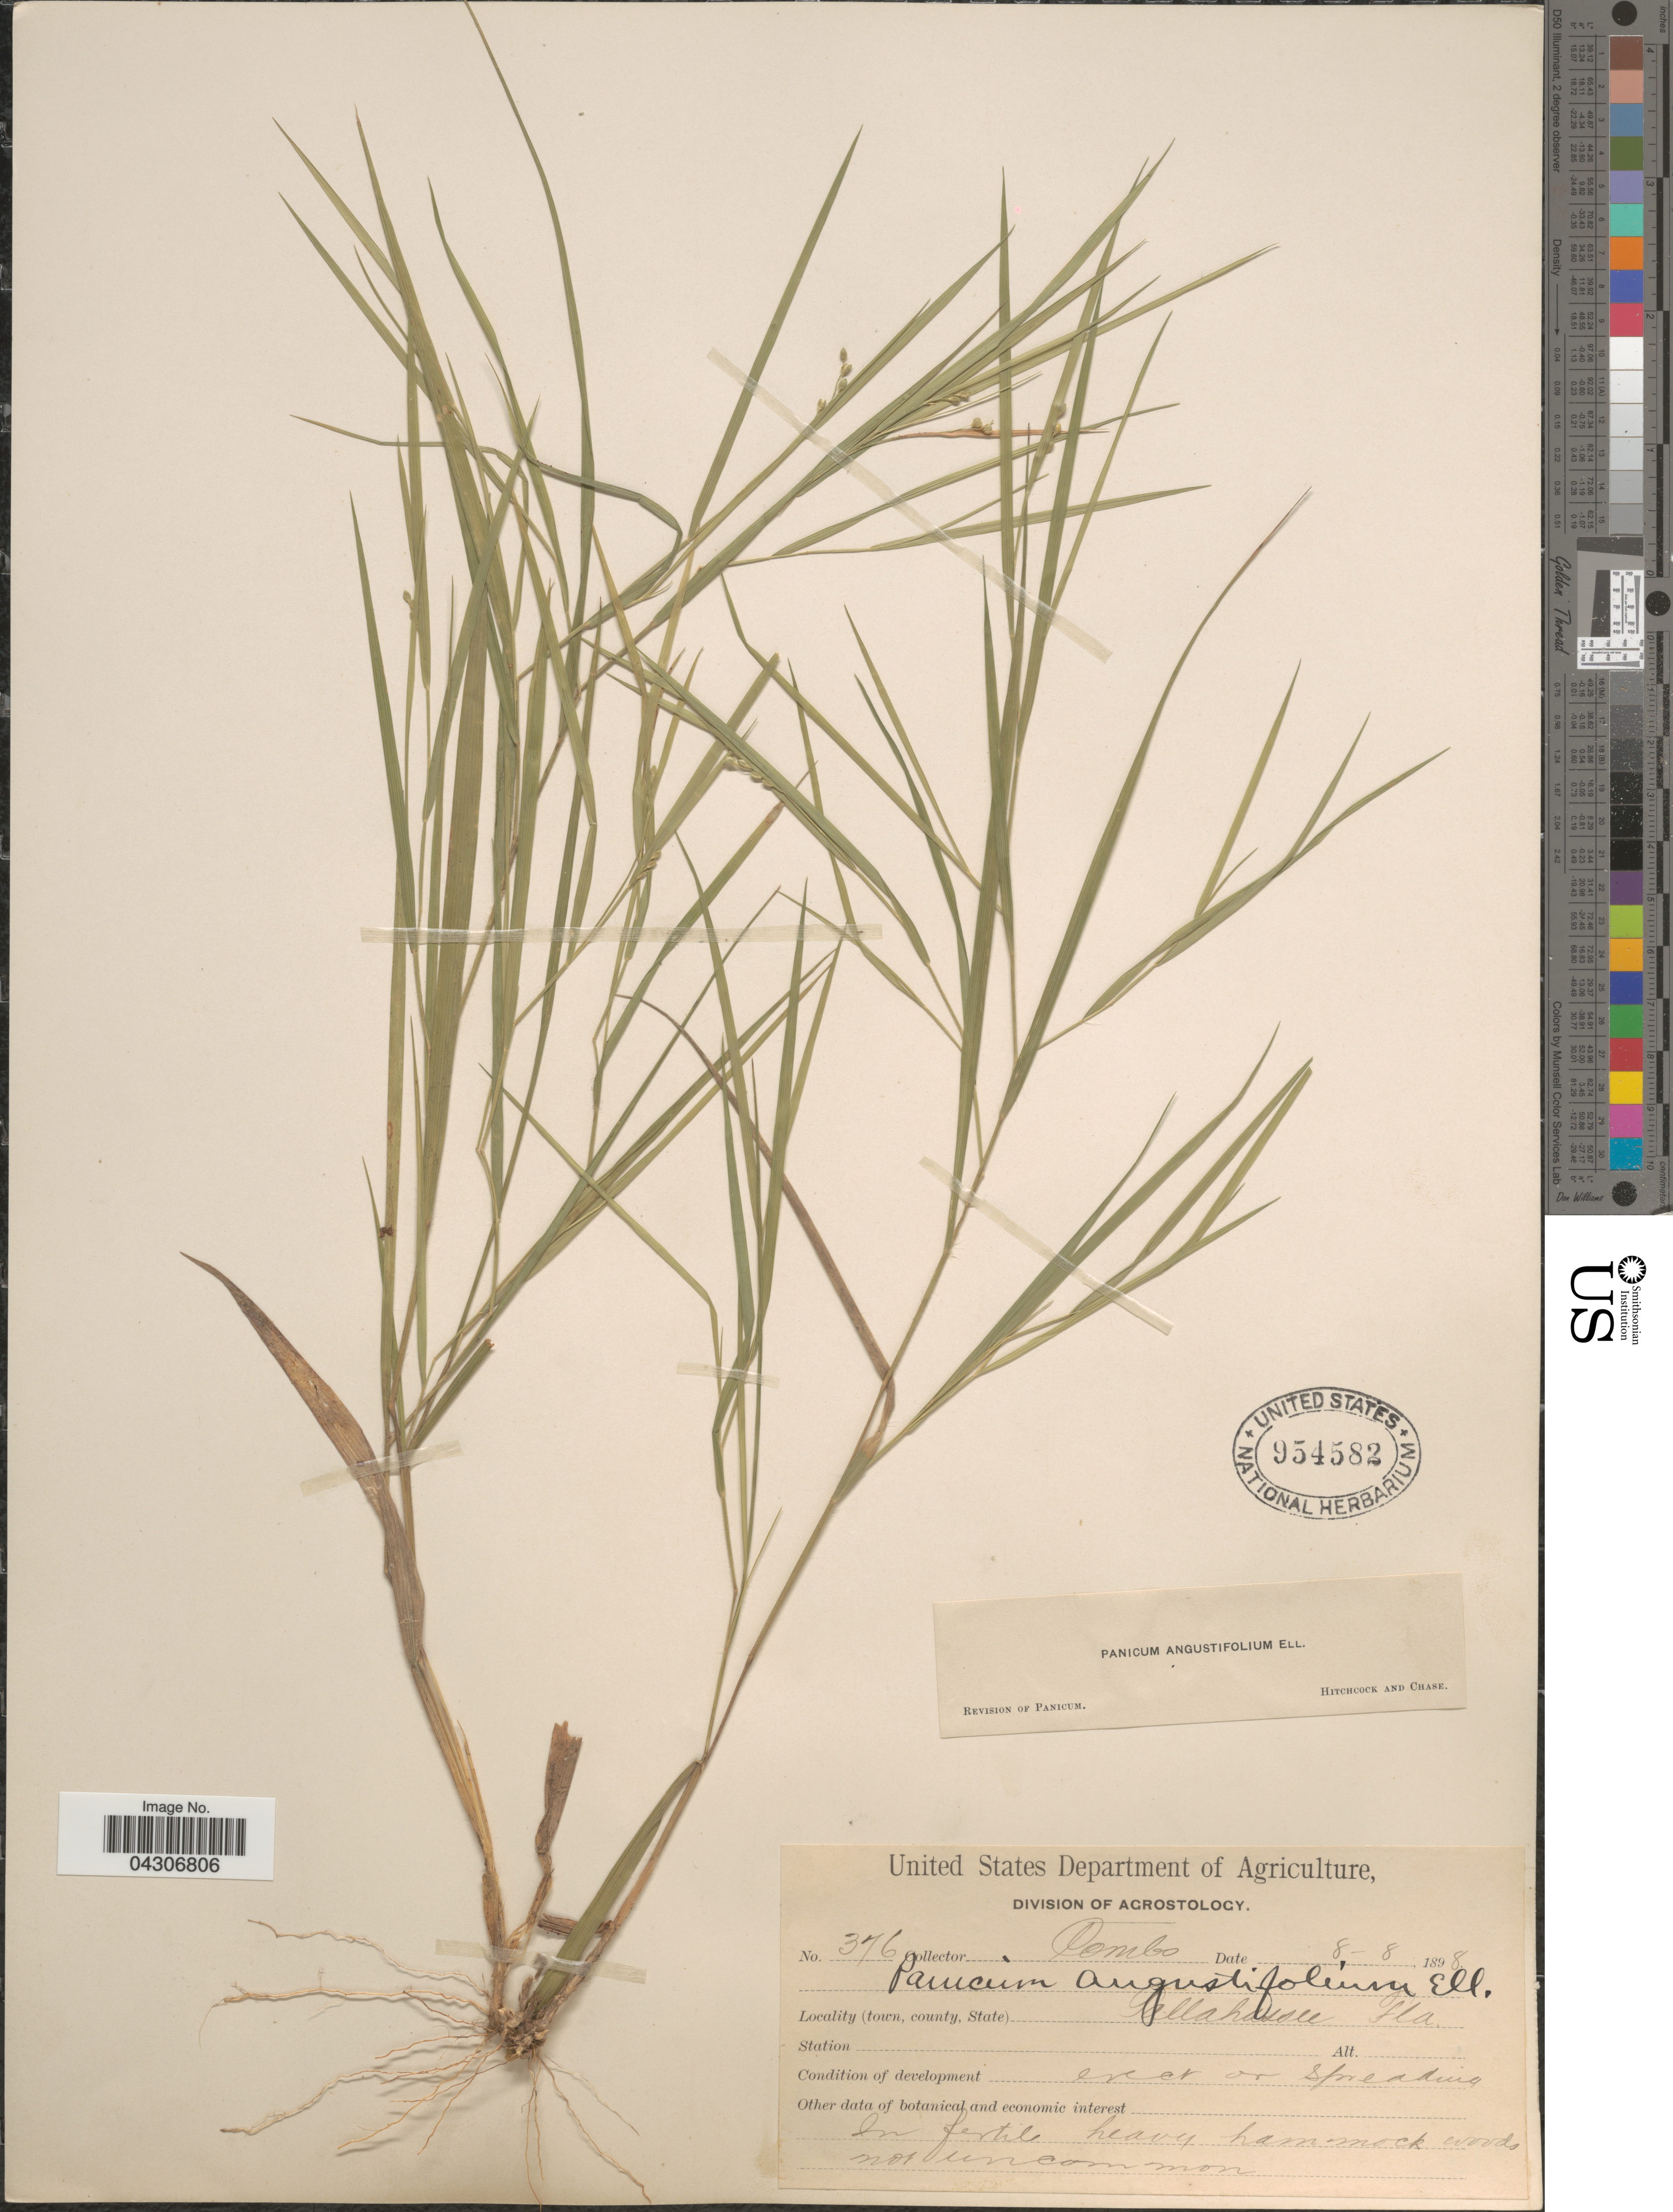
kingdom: Plantae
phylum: Tracheophyta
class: Liliopsida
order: Poales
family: Poaceae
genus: Dichanthelium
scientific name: Dichanthelium aciculare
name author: (Desv. ex Poir.) Gould & C.A. Clark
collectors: -. Combs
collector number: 376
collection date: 1898-08-08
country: United States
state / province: Florida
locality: Tallahassee.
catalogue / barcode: US 954582